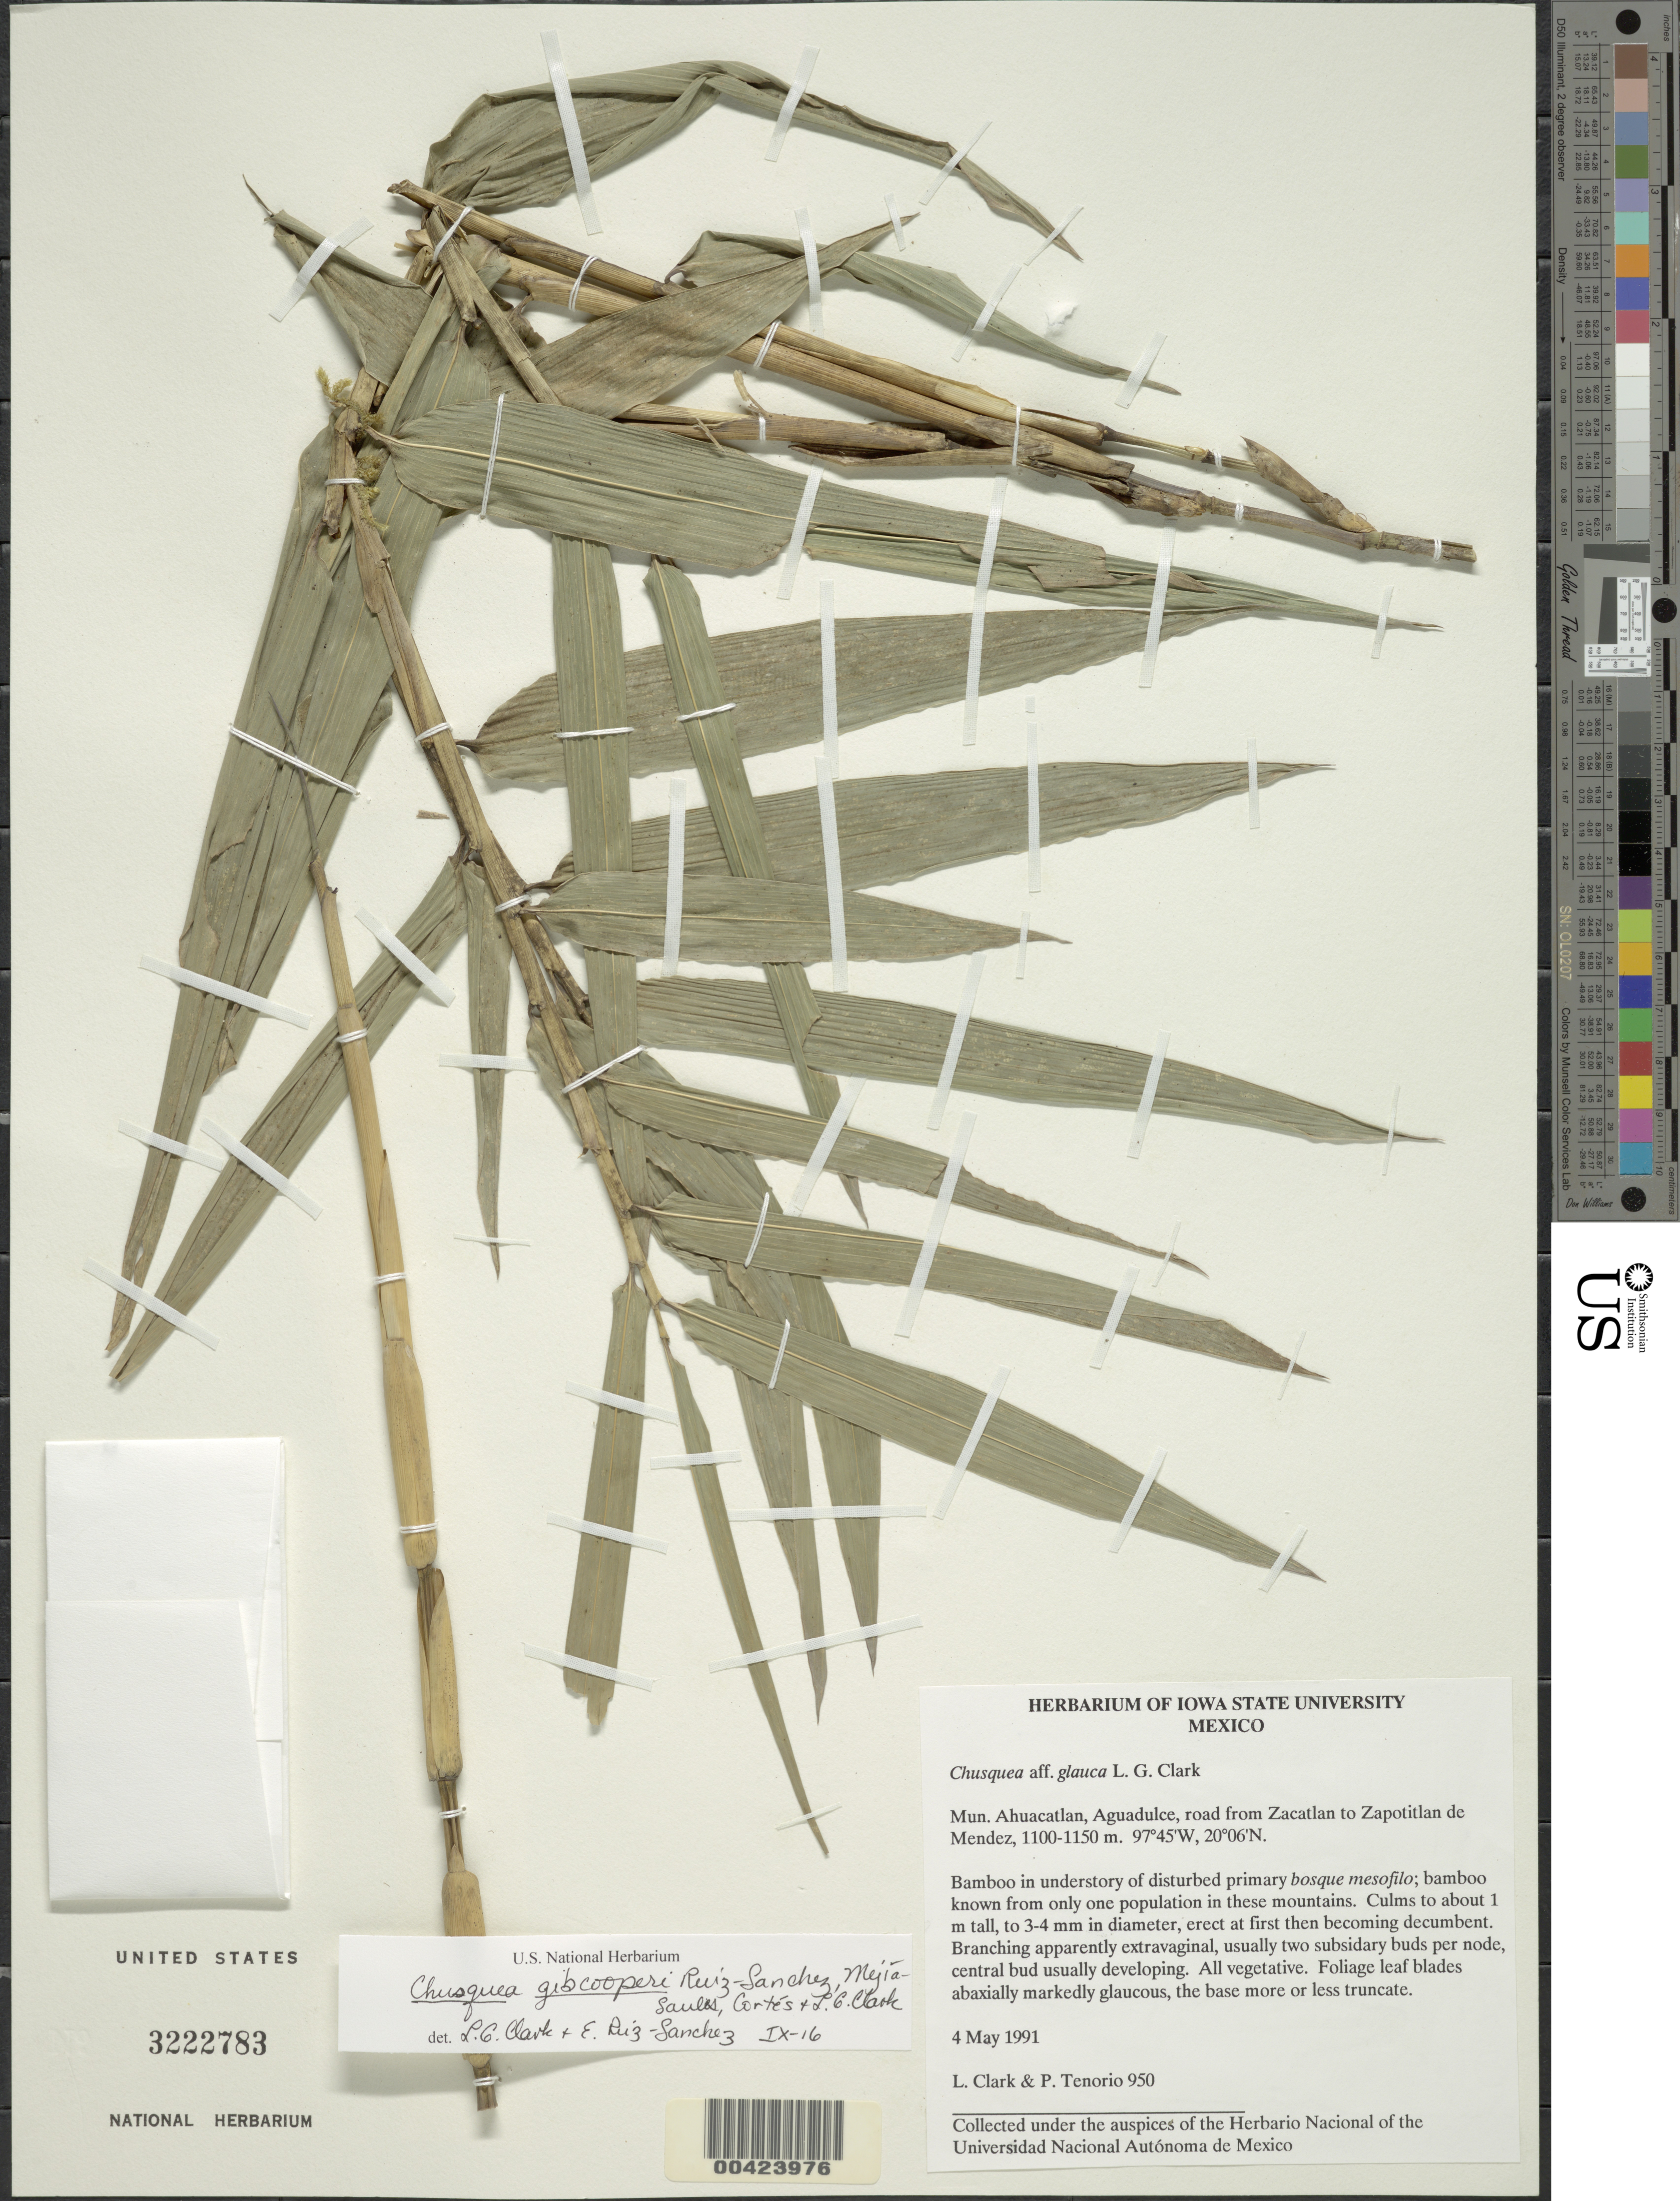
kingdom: Plantae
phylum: Tracheophyta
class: Liliopsida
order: Poales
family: Poaceae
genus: Chusquea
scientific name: Chusquea gibcooperi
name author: Ruíz-Sanchez et al.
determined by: Clark, L. G.; Ruíz-Sanchez, E.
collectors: L. G. Clark & P. Tenorio L.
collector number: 950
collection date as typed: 04 May 1991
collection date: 1991-05-04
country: Mexico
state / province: Puebla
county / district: Ahuacatlán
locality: Aguadulce; road from Zacatlan to Zapotitlan de Mendez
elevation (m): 1100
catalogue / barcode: US 3222783